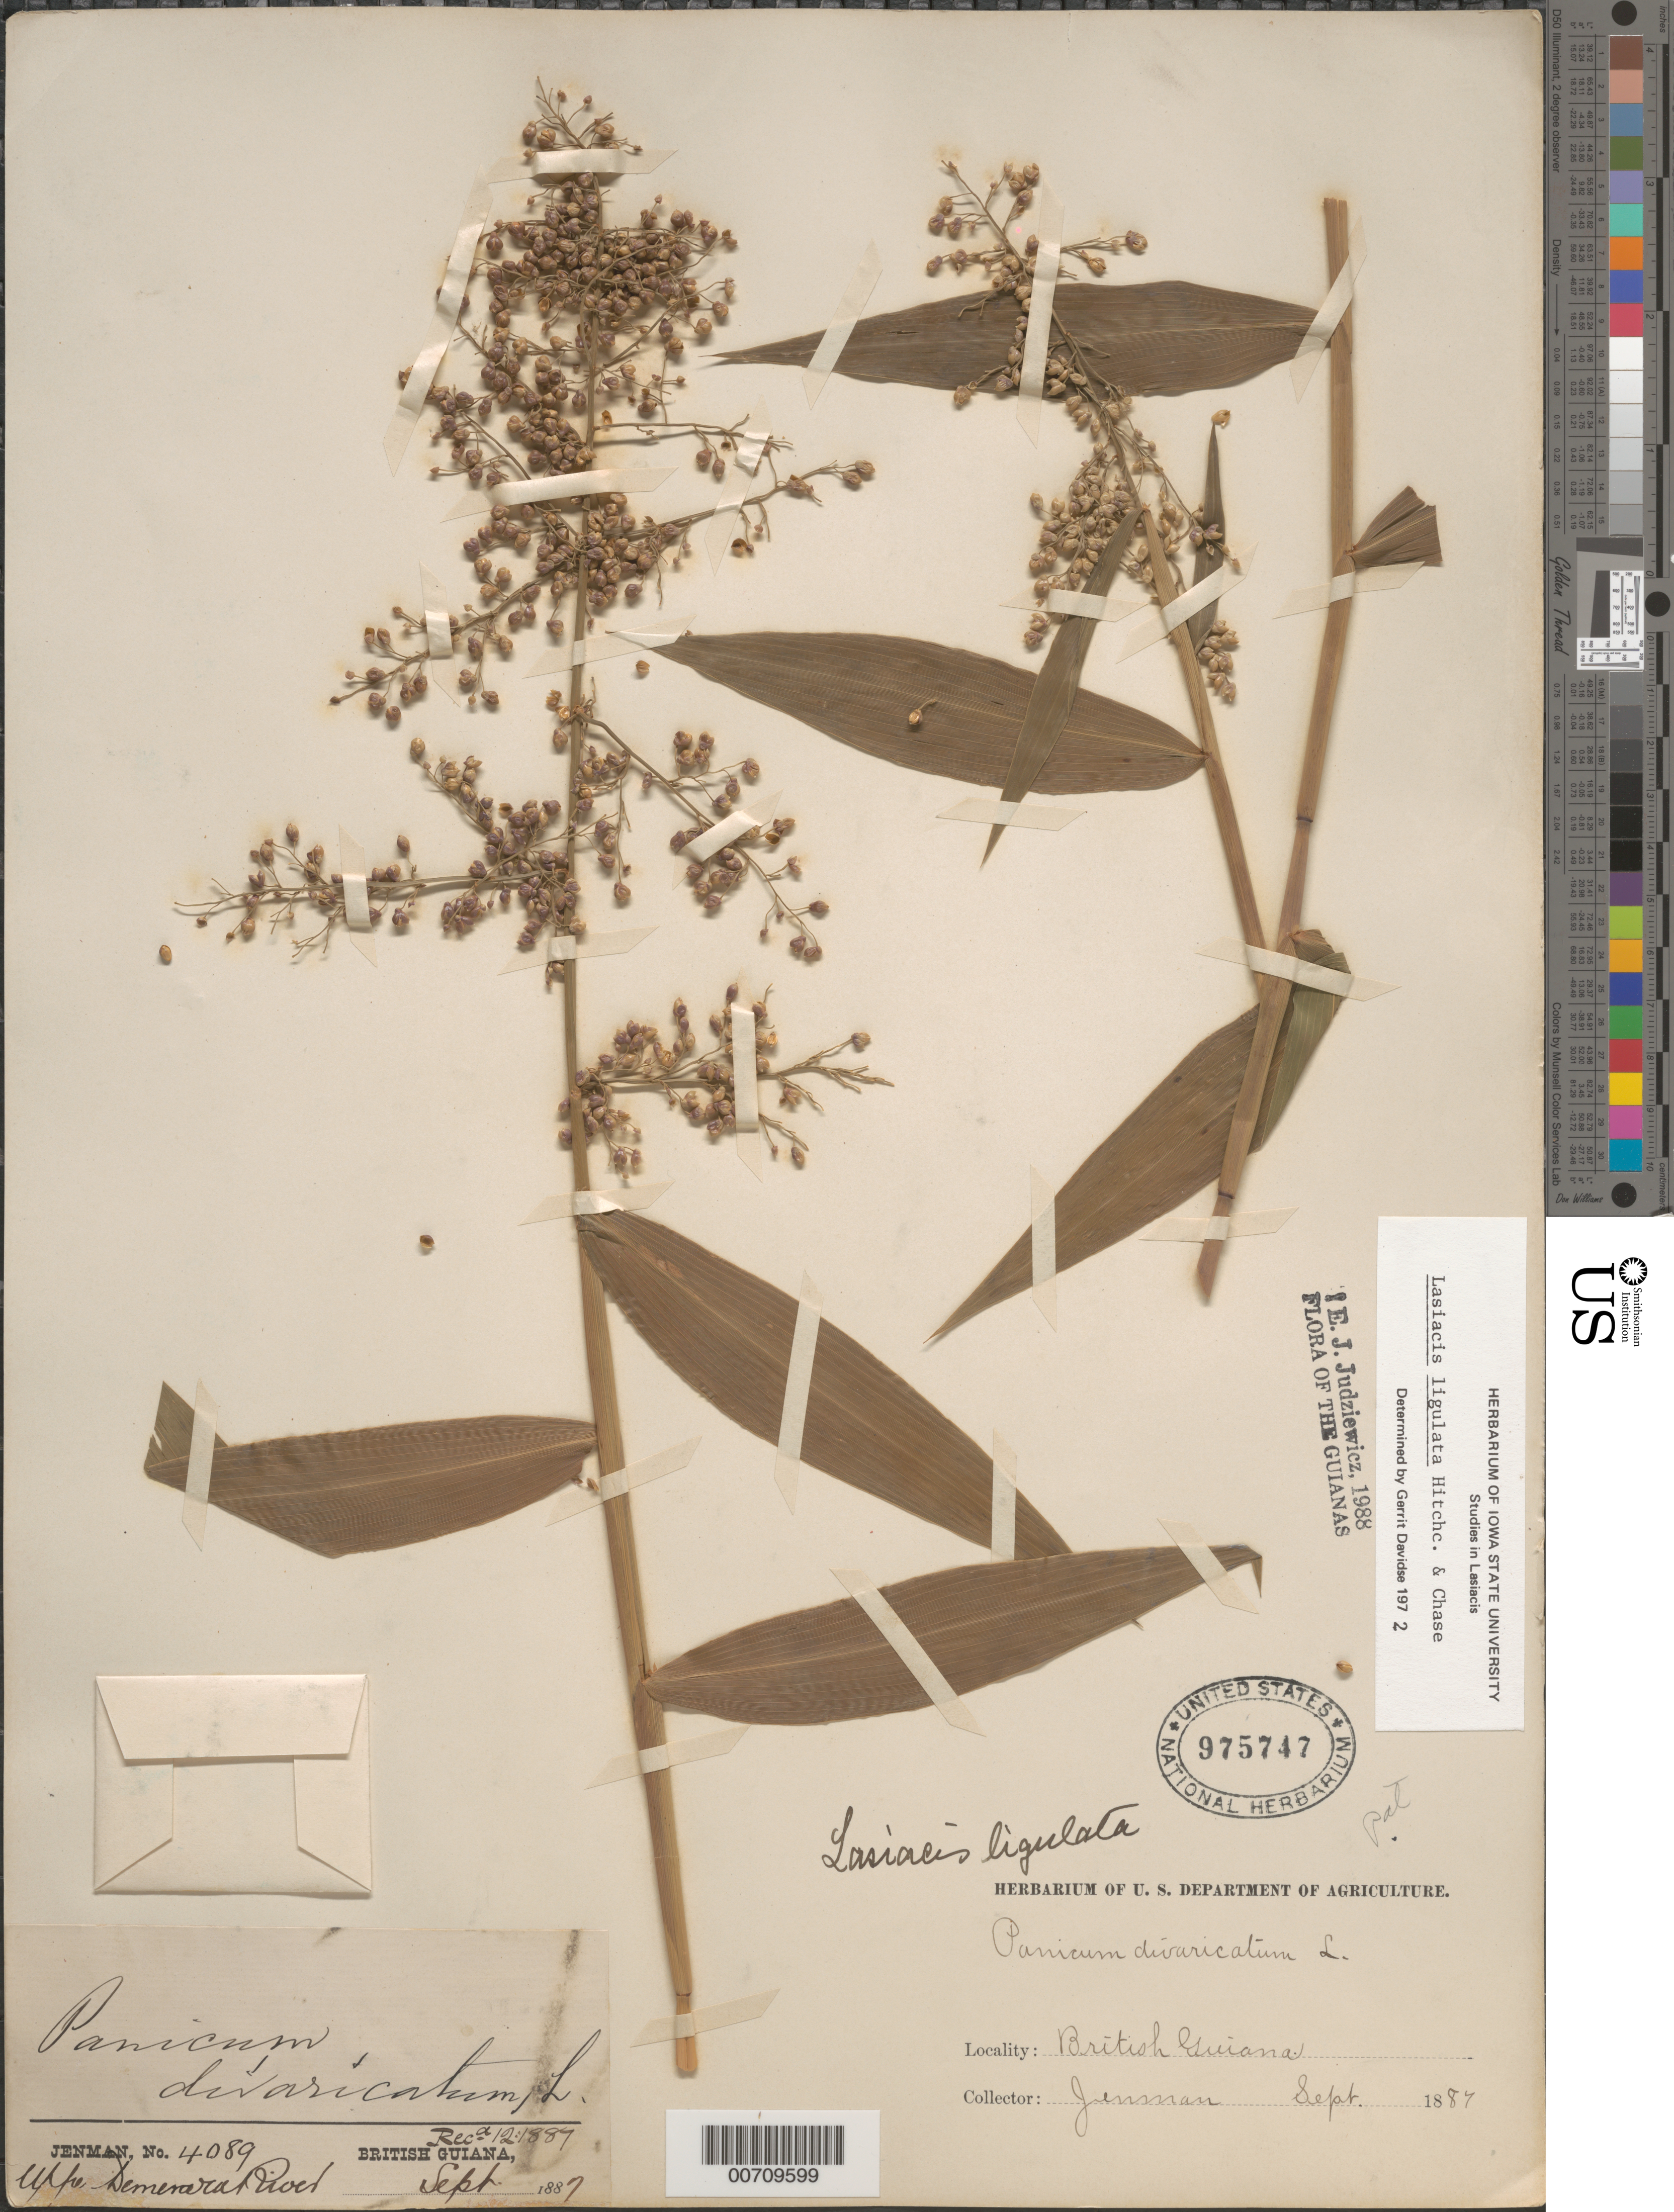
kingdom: Plantae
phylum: Tracheophyta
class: Liliopsida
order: Poales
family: Poaceae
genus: Lasiacis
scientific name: Lasiacis ligulata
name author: Hitchc. & Chase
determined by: Davidse, Gerrit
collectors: G. S. Jenman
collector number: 4089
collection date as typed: September 1887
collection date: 1887-09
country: Guyana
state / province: U. Demerara-Berbice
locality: Upper Demerara River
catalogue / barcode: US 975747